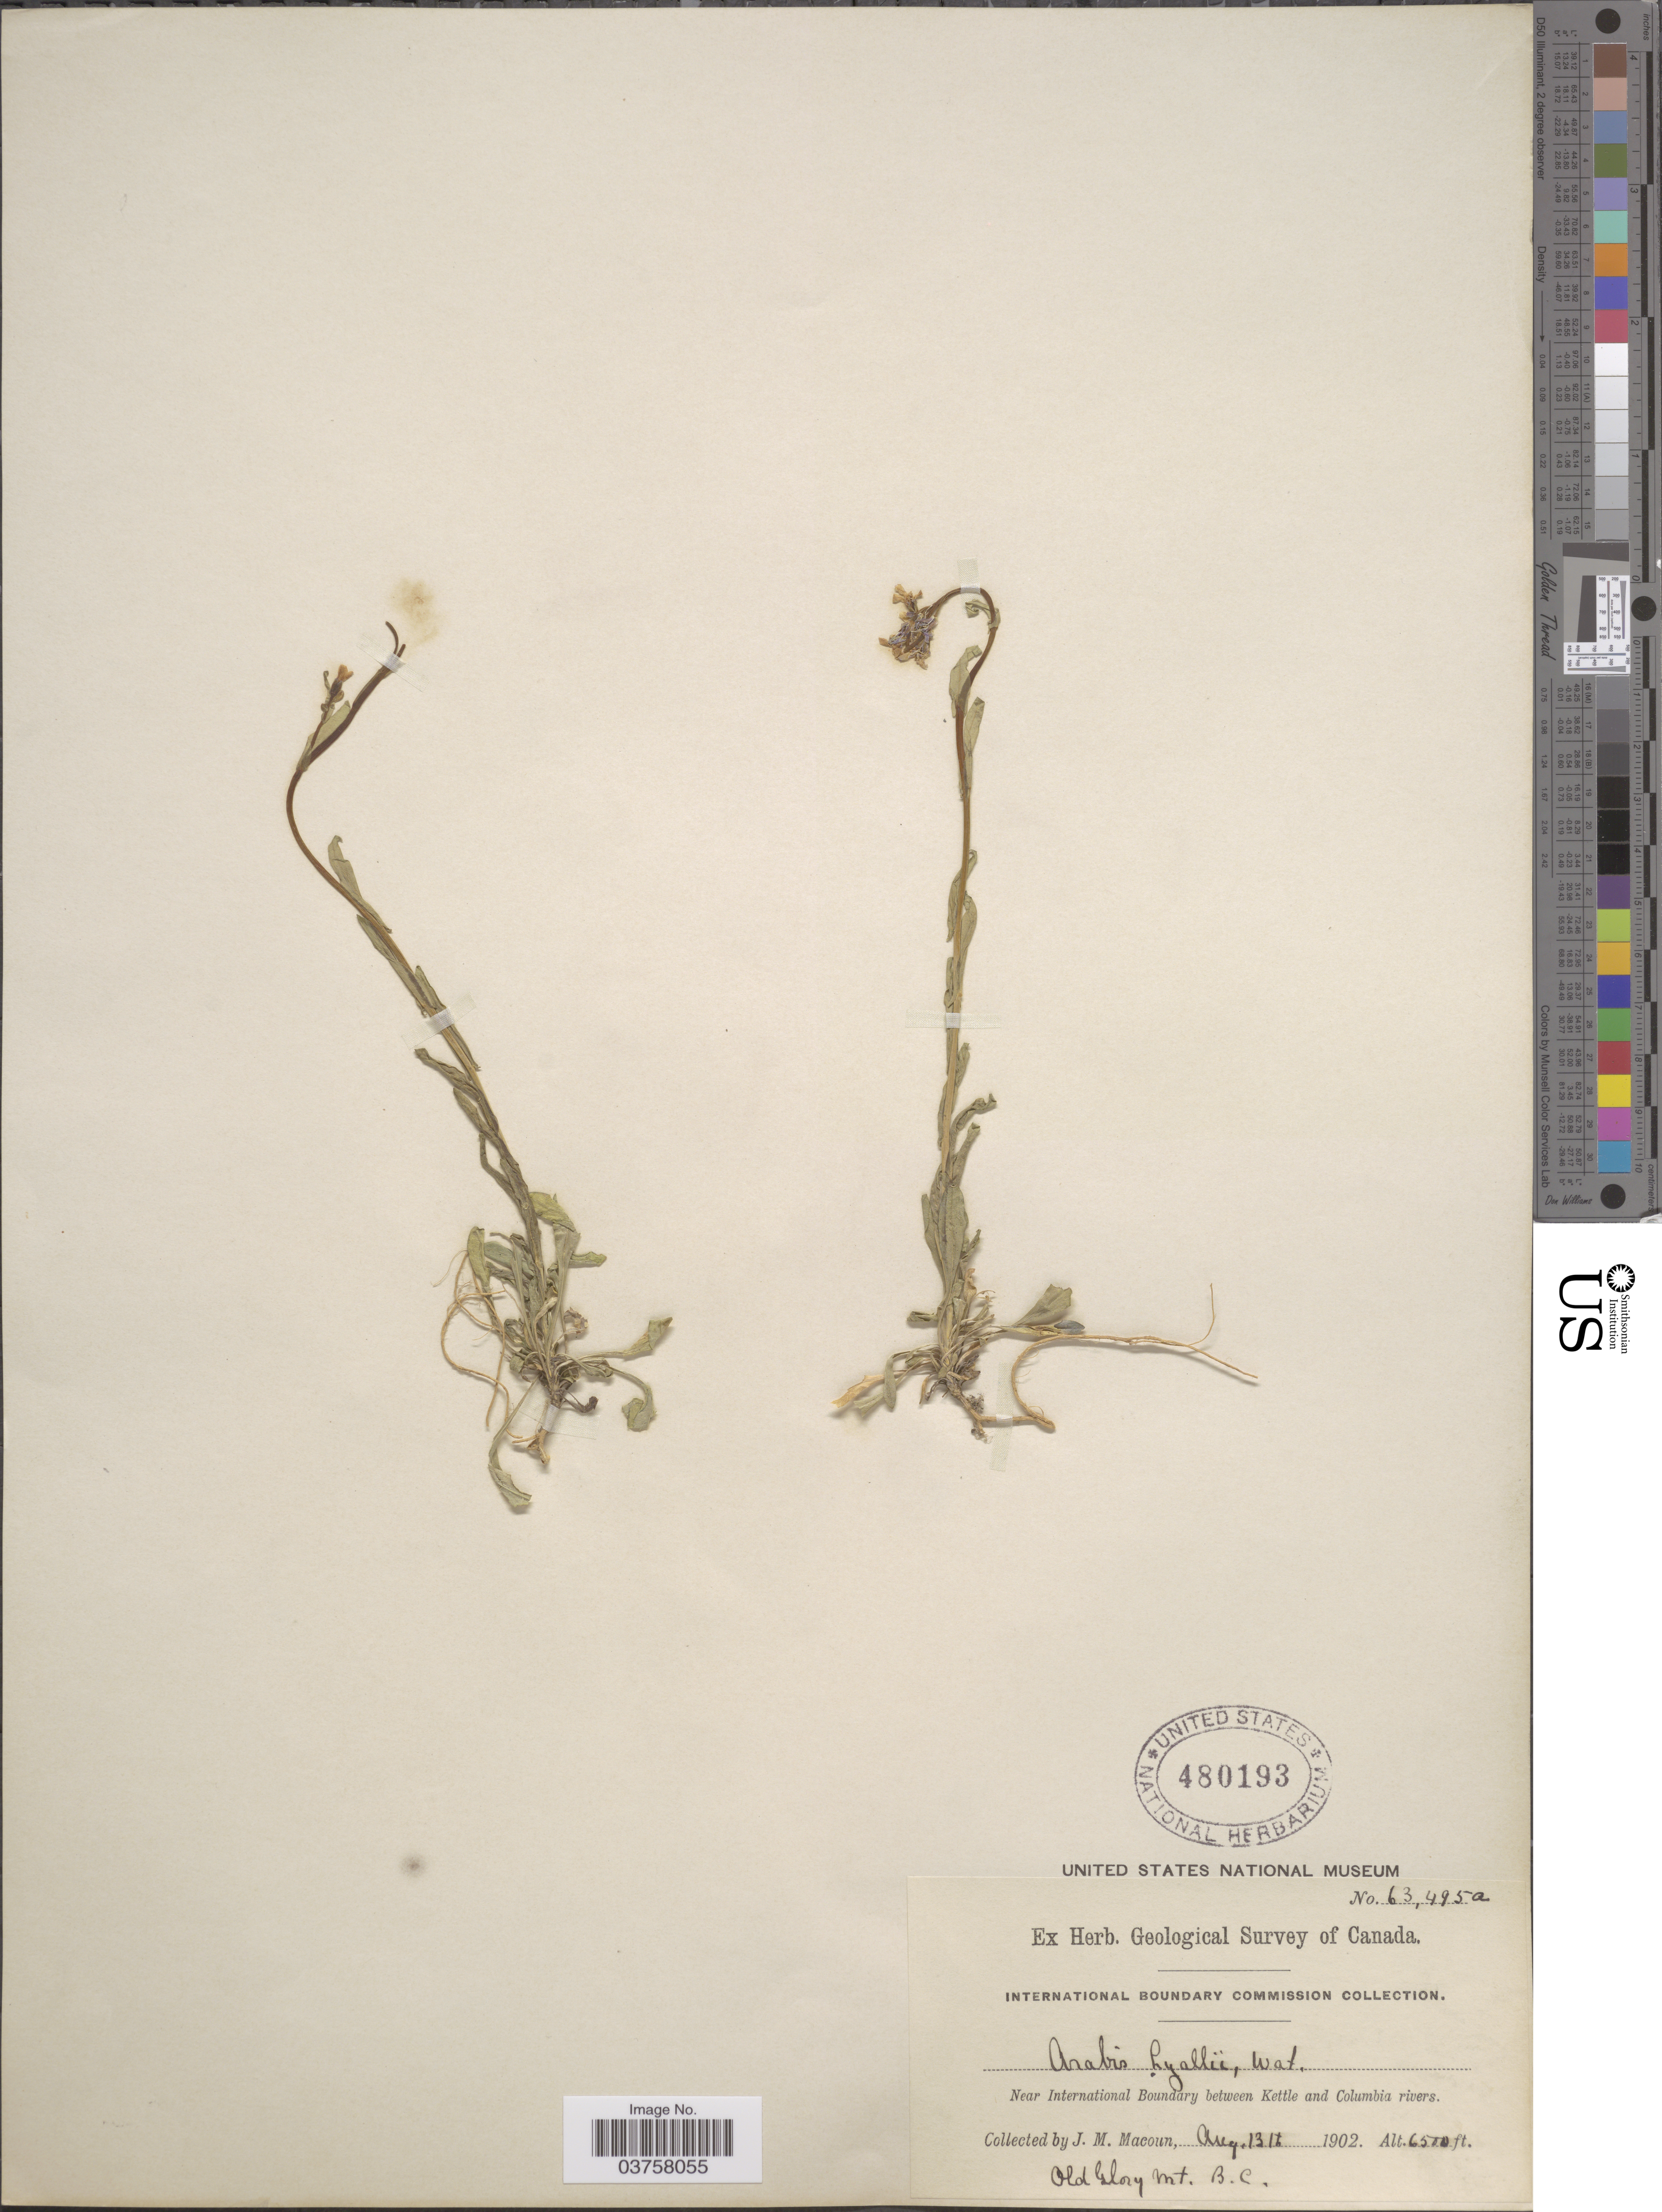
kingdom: Plantae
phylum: Tracheophyta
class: Magnoliopsida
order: Brassicales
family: Brassicaceae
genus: Arabis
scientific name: Arabis lyallii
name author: S. Watson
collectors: J. M. Macoun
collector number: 63495a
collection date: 1902-08-13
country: Canada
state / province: British Columbia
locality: Near International Boundary between Kettle and Columbia rivers. Old Glory Mt. B.C.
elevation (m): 1981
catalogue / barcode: US 480193